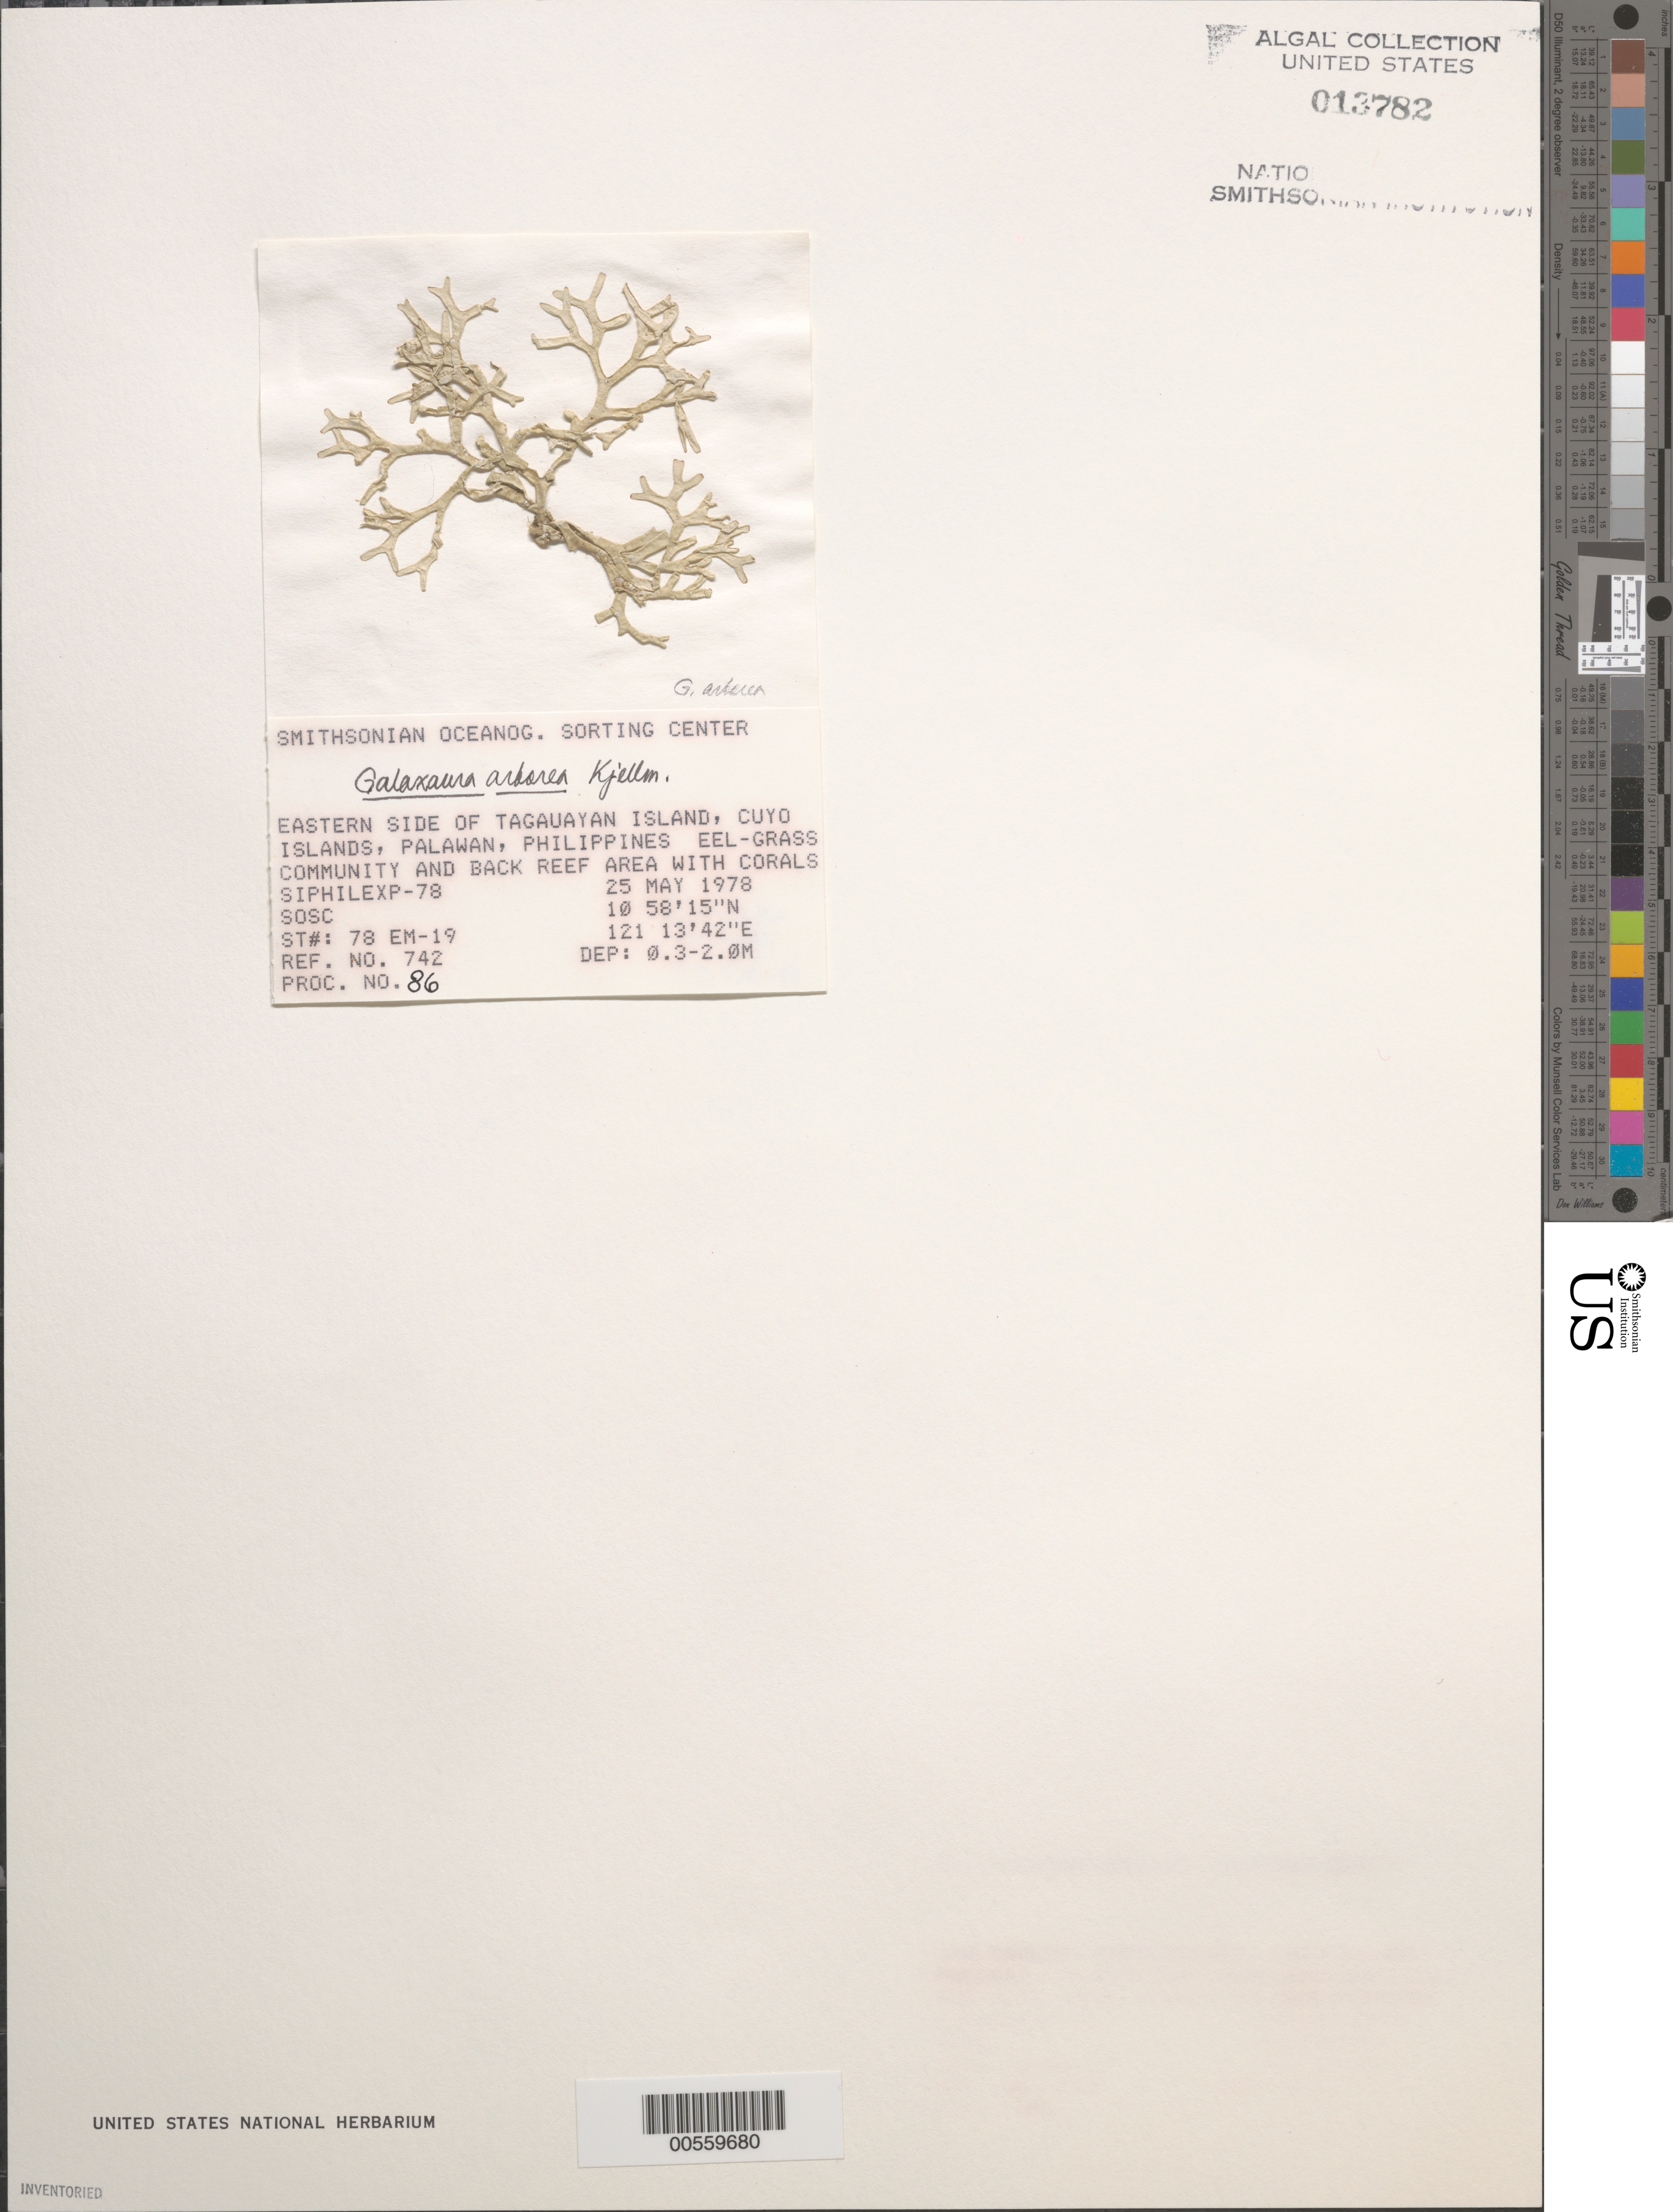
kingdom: Plantae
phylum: Rhodophyta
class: Florideophyceae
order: Nemaliales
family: Galaxauraceae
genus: Dichotomaria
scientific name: Dichotomaria spathulata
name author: (Kjellm.) A. Kurihara & Huisman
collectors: SOSC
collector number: Station 78 Em-19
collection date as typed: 25 May 1978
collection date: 1978-05-25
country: Philippines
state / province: Mimaropa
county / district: Palawan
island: Tagauayan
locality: Eastern side of island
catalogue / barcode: US 13782